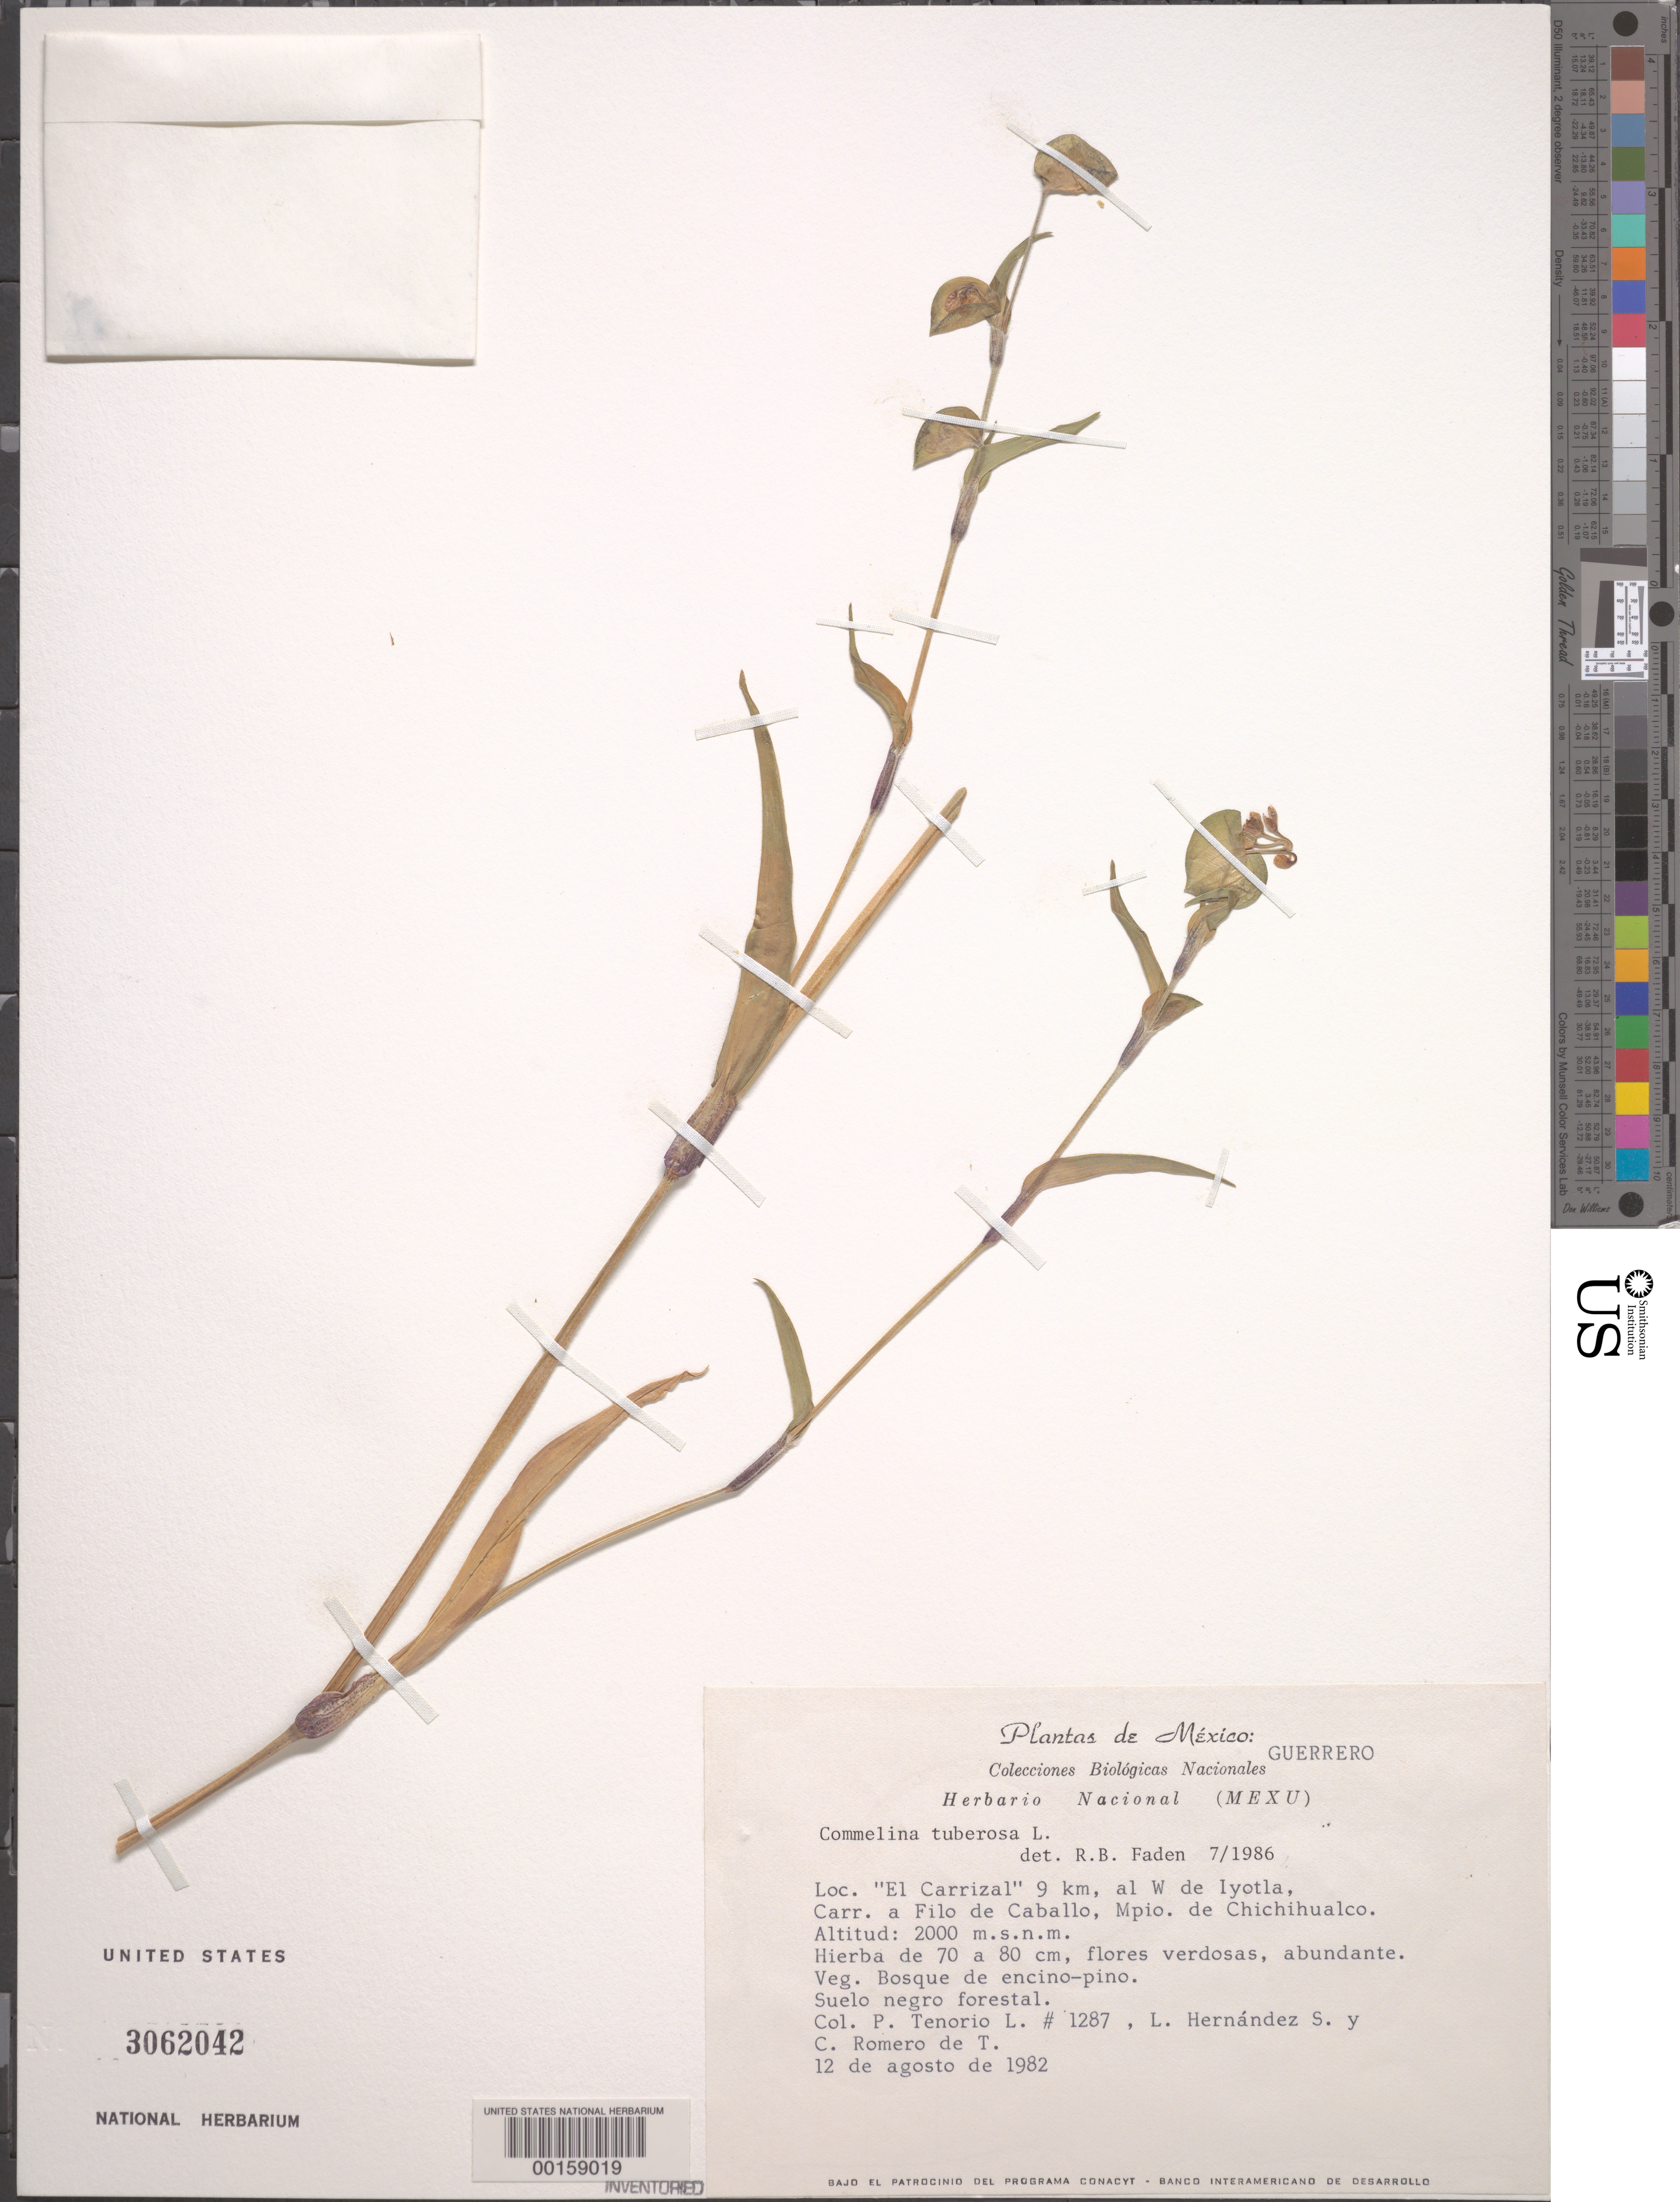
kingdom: Plantae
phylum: Tracheophyta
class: Liliopsida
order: Commelinales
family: Commelinaceae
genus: Commelina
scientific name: Commelina tuberosa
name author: L.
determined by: Faden, Robert B., (US), Smithsonian Institution - National Museum of Natural History (UNITED STATES)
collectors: P. Tenorio L.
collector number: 1287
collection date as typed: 12 Aug 1982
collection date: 1982-08-12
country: Mexico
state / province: Guerrero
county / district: Chichihualco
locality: "El Carrizal", W of Iyotla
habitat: Pine-oak forest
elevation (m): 2000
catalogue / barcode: US 3062042